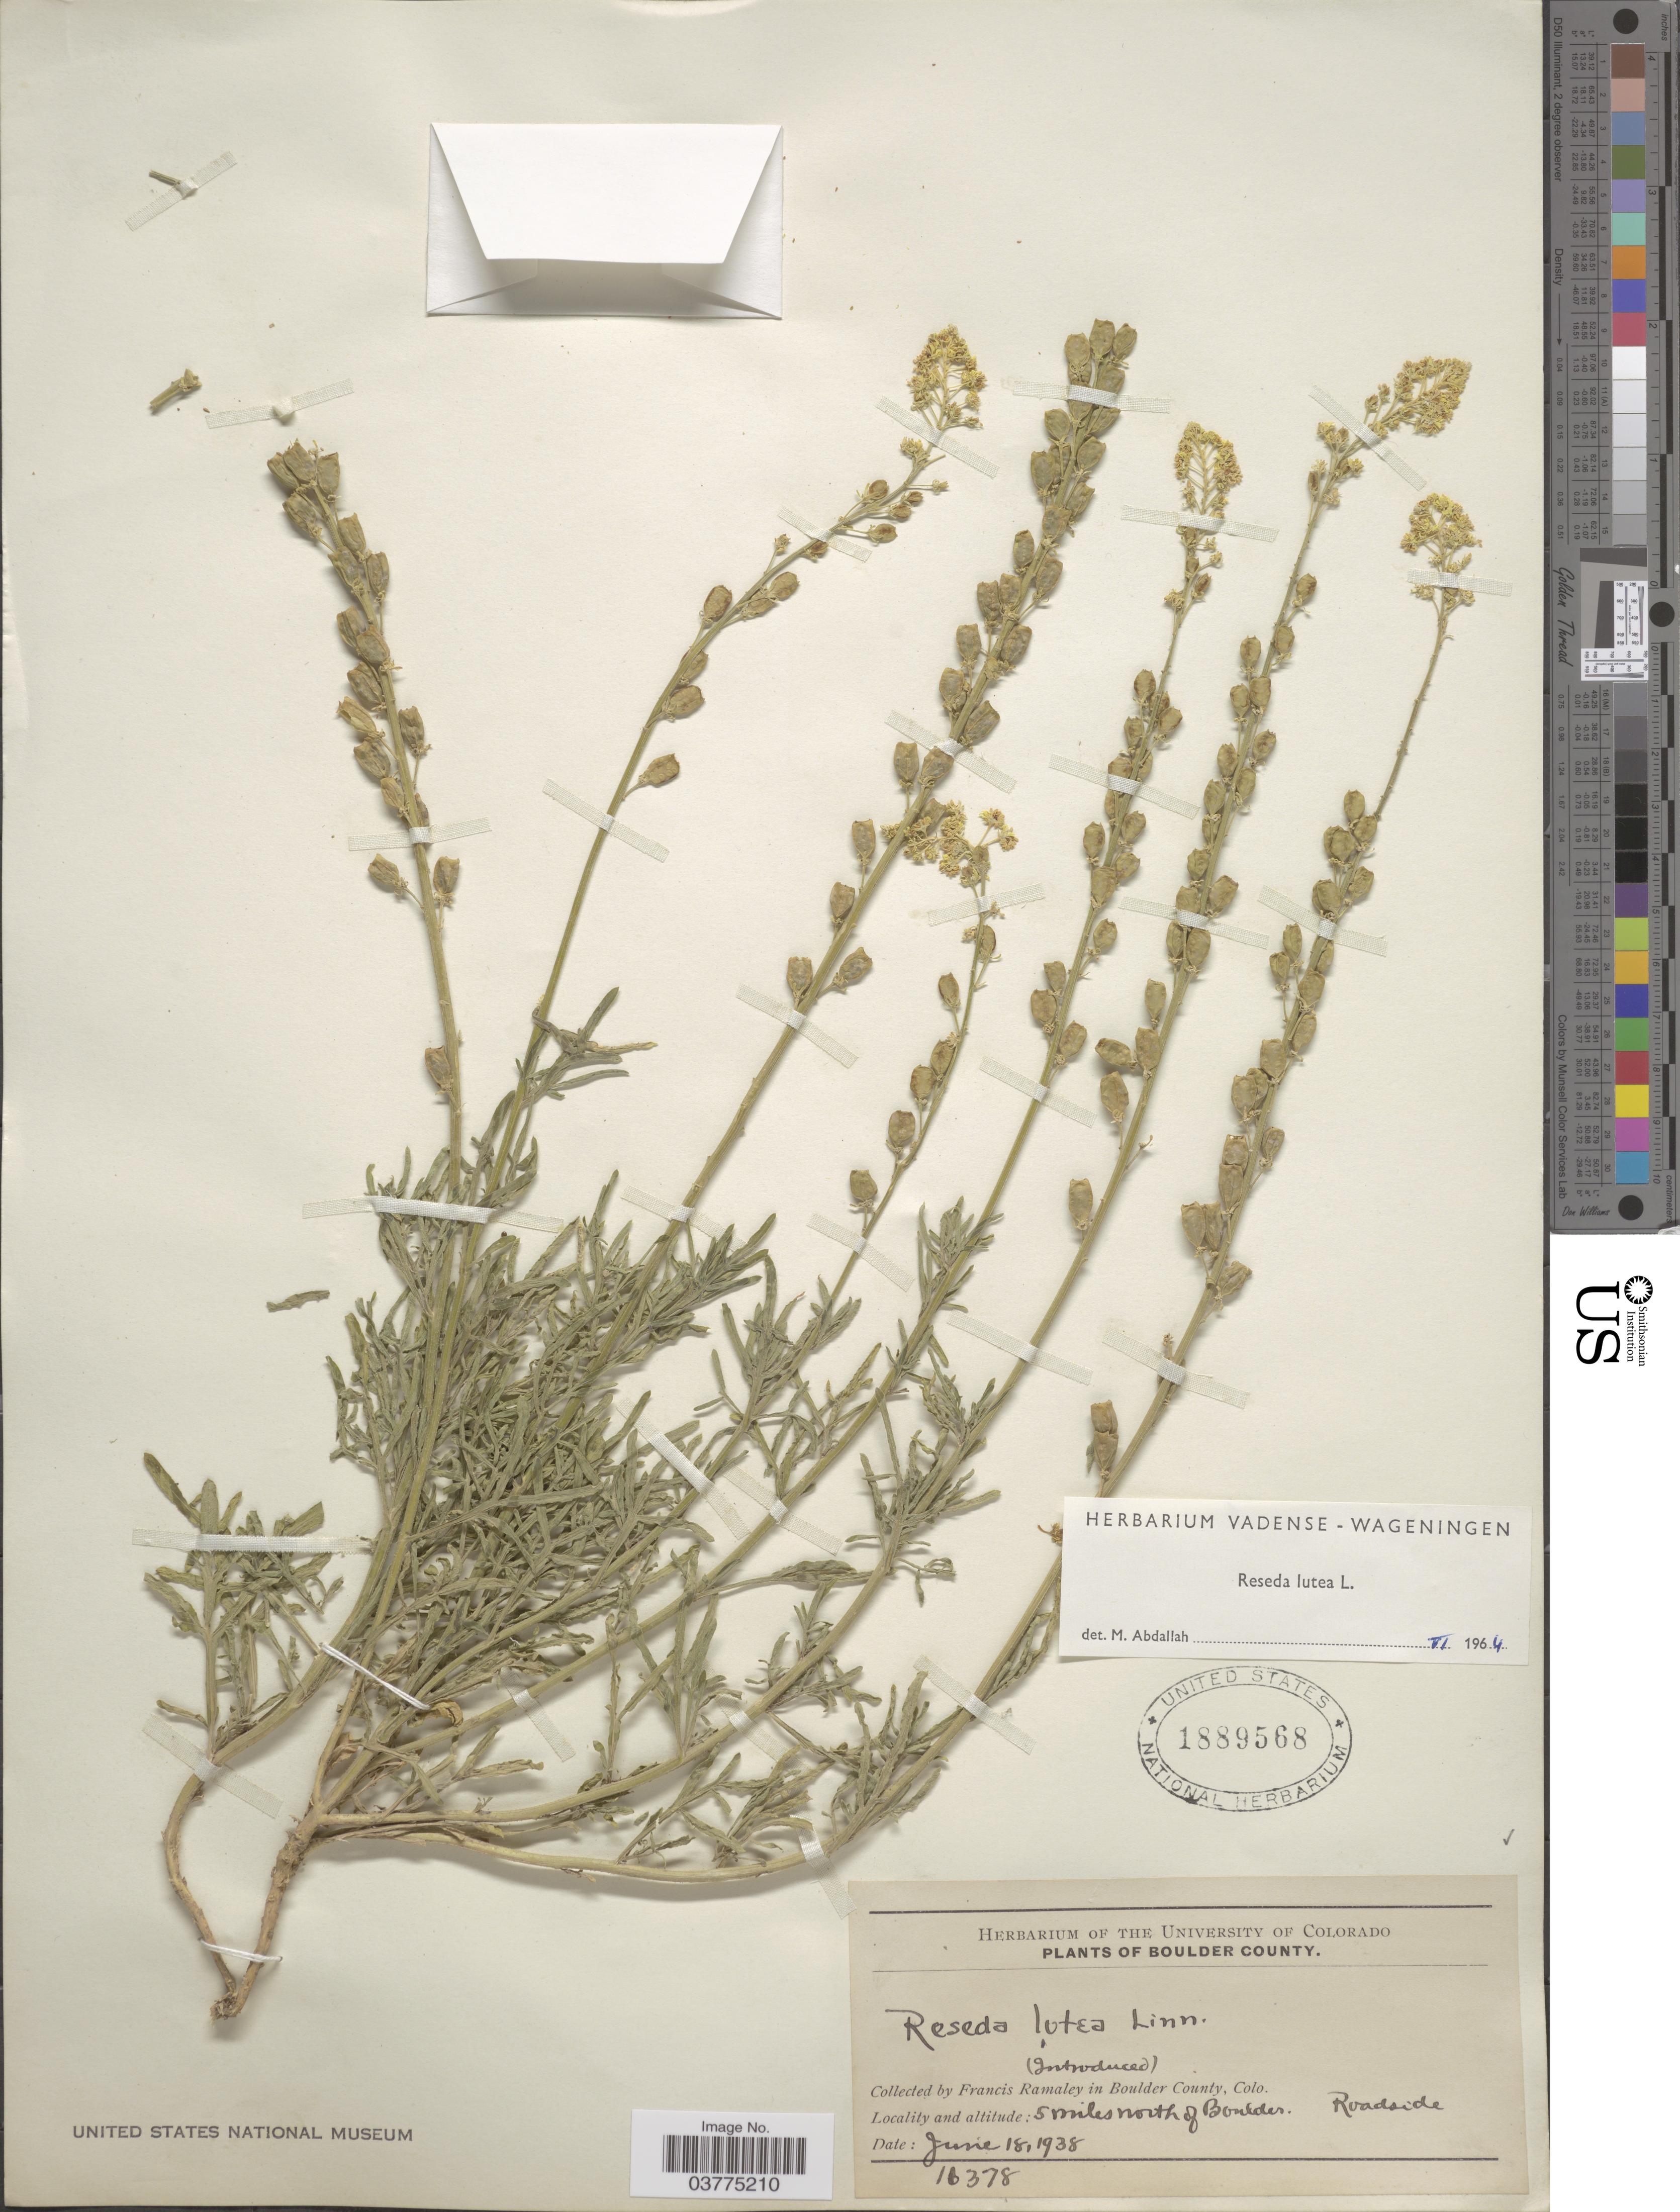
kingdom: Plantae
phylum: Tracheophyta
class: Magnoliopsida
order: Brassicales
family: Resedaceae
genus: Reseda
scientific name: Reseda lutea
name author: L.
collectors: F. Ramaley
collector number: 16378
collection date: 1938-06-18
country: United States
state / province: Colorado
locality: Boulder County. 5 miles north of Boulder. Roadside.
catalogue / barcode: US 1889568